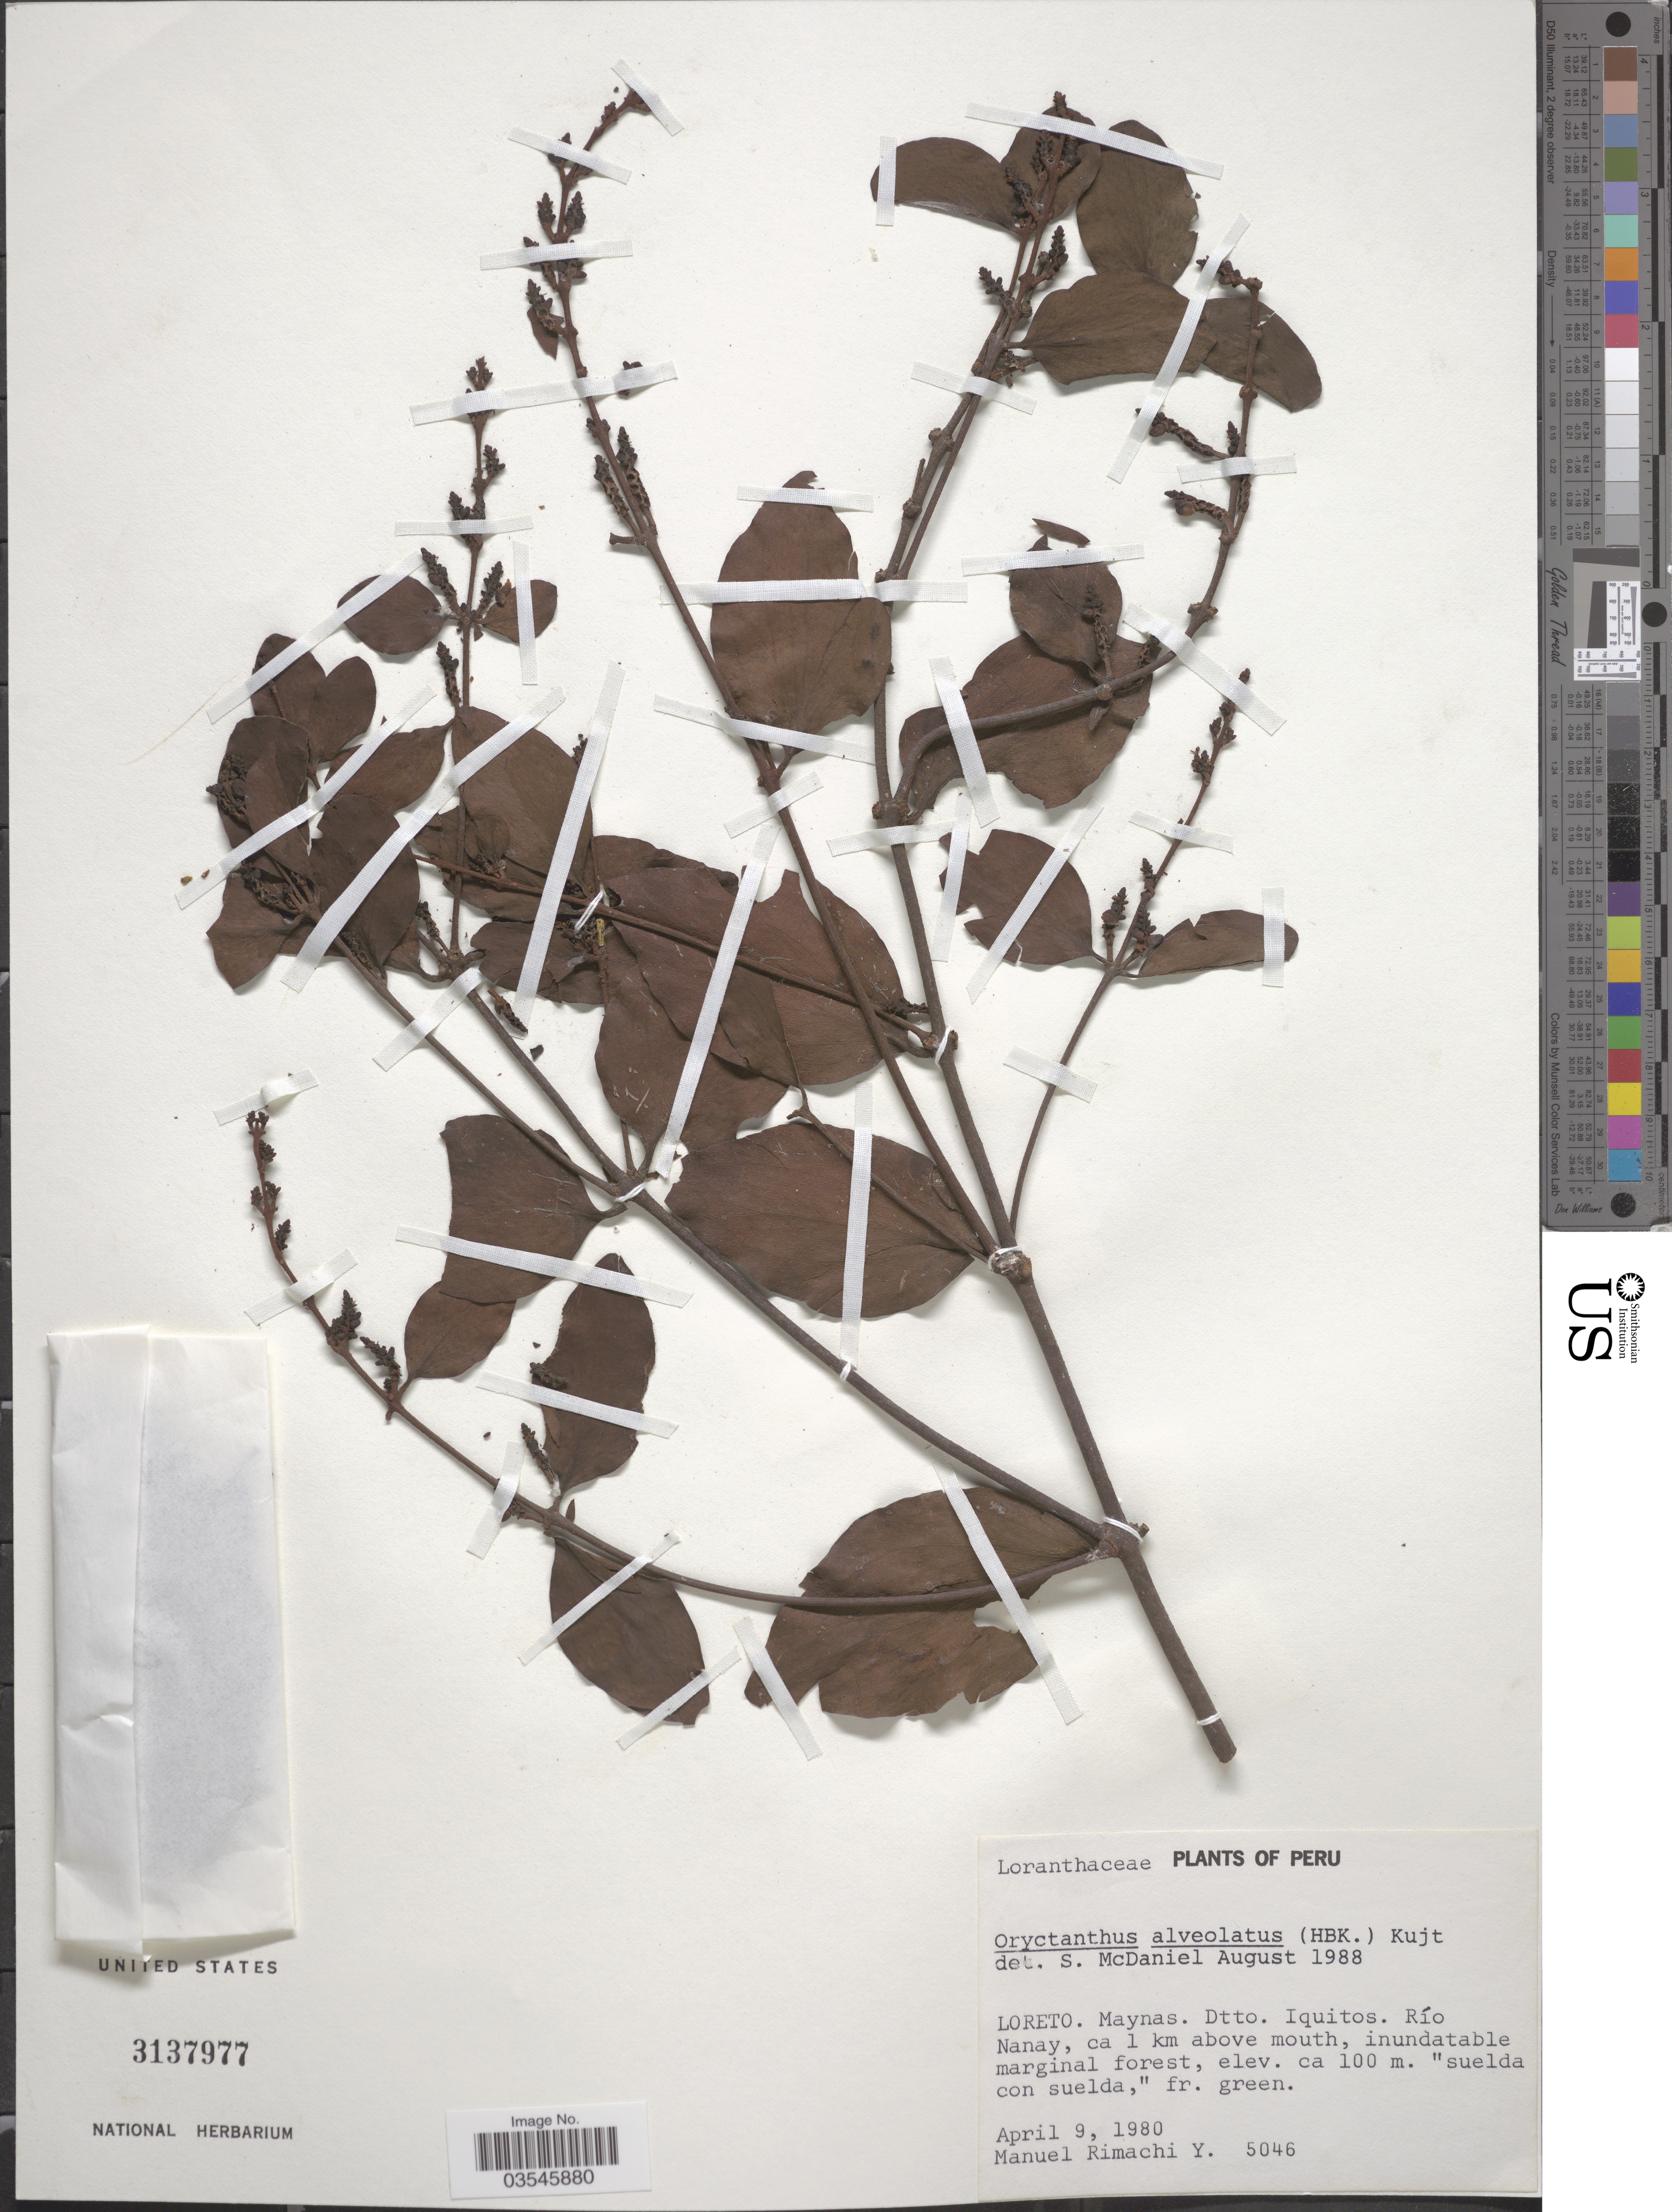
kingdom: Plantae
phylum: Tracheophyta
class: Magnoliopsida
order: Santalales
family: Loranthaceae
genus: Oryctanthus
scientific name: Oryctanthus alveolatus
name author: (Kunth) Kuijt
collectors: M. Rimachi Y.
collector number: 5046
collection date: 1980-04-09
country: Peru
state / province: Loreto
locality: Maynas. Dtto. Iquitos. Río Nanay, ca 1 km above mouth.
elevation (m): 100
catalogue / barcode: US 3137977